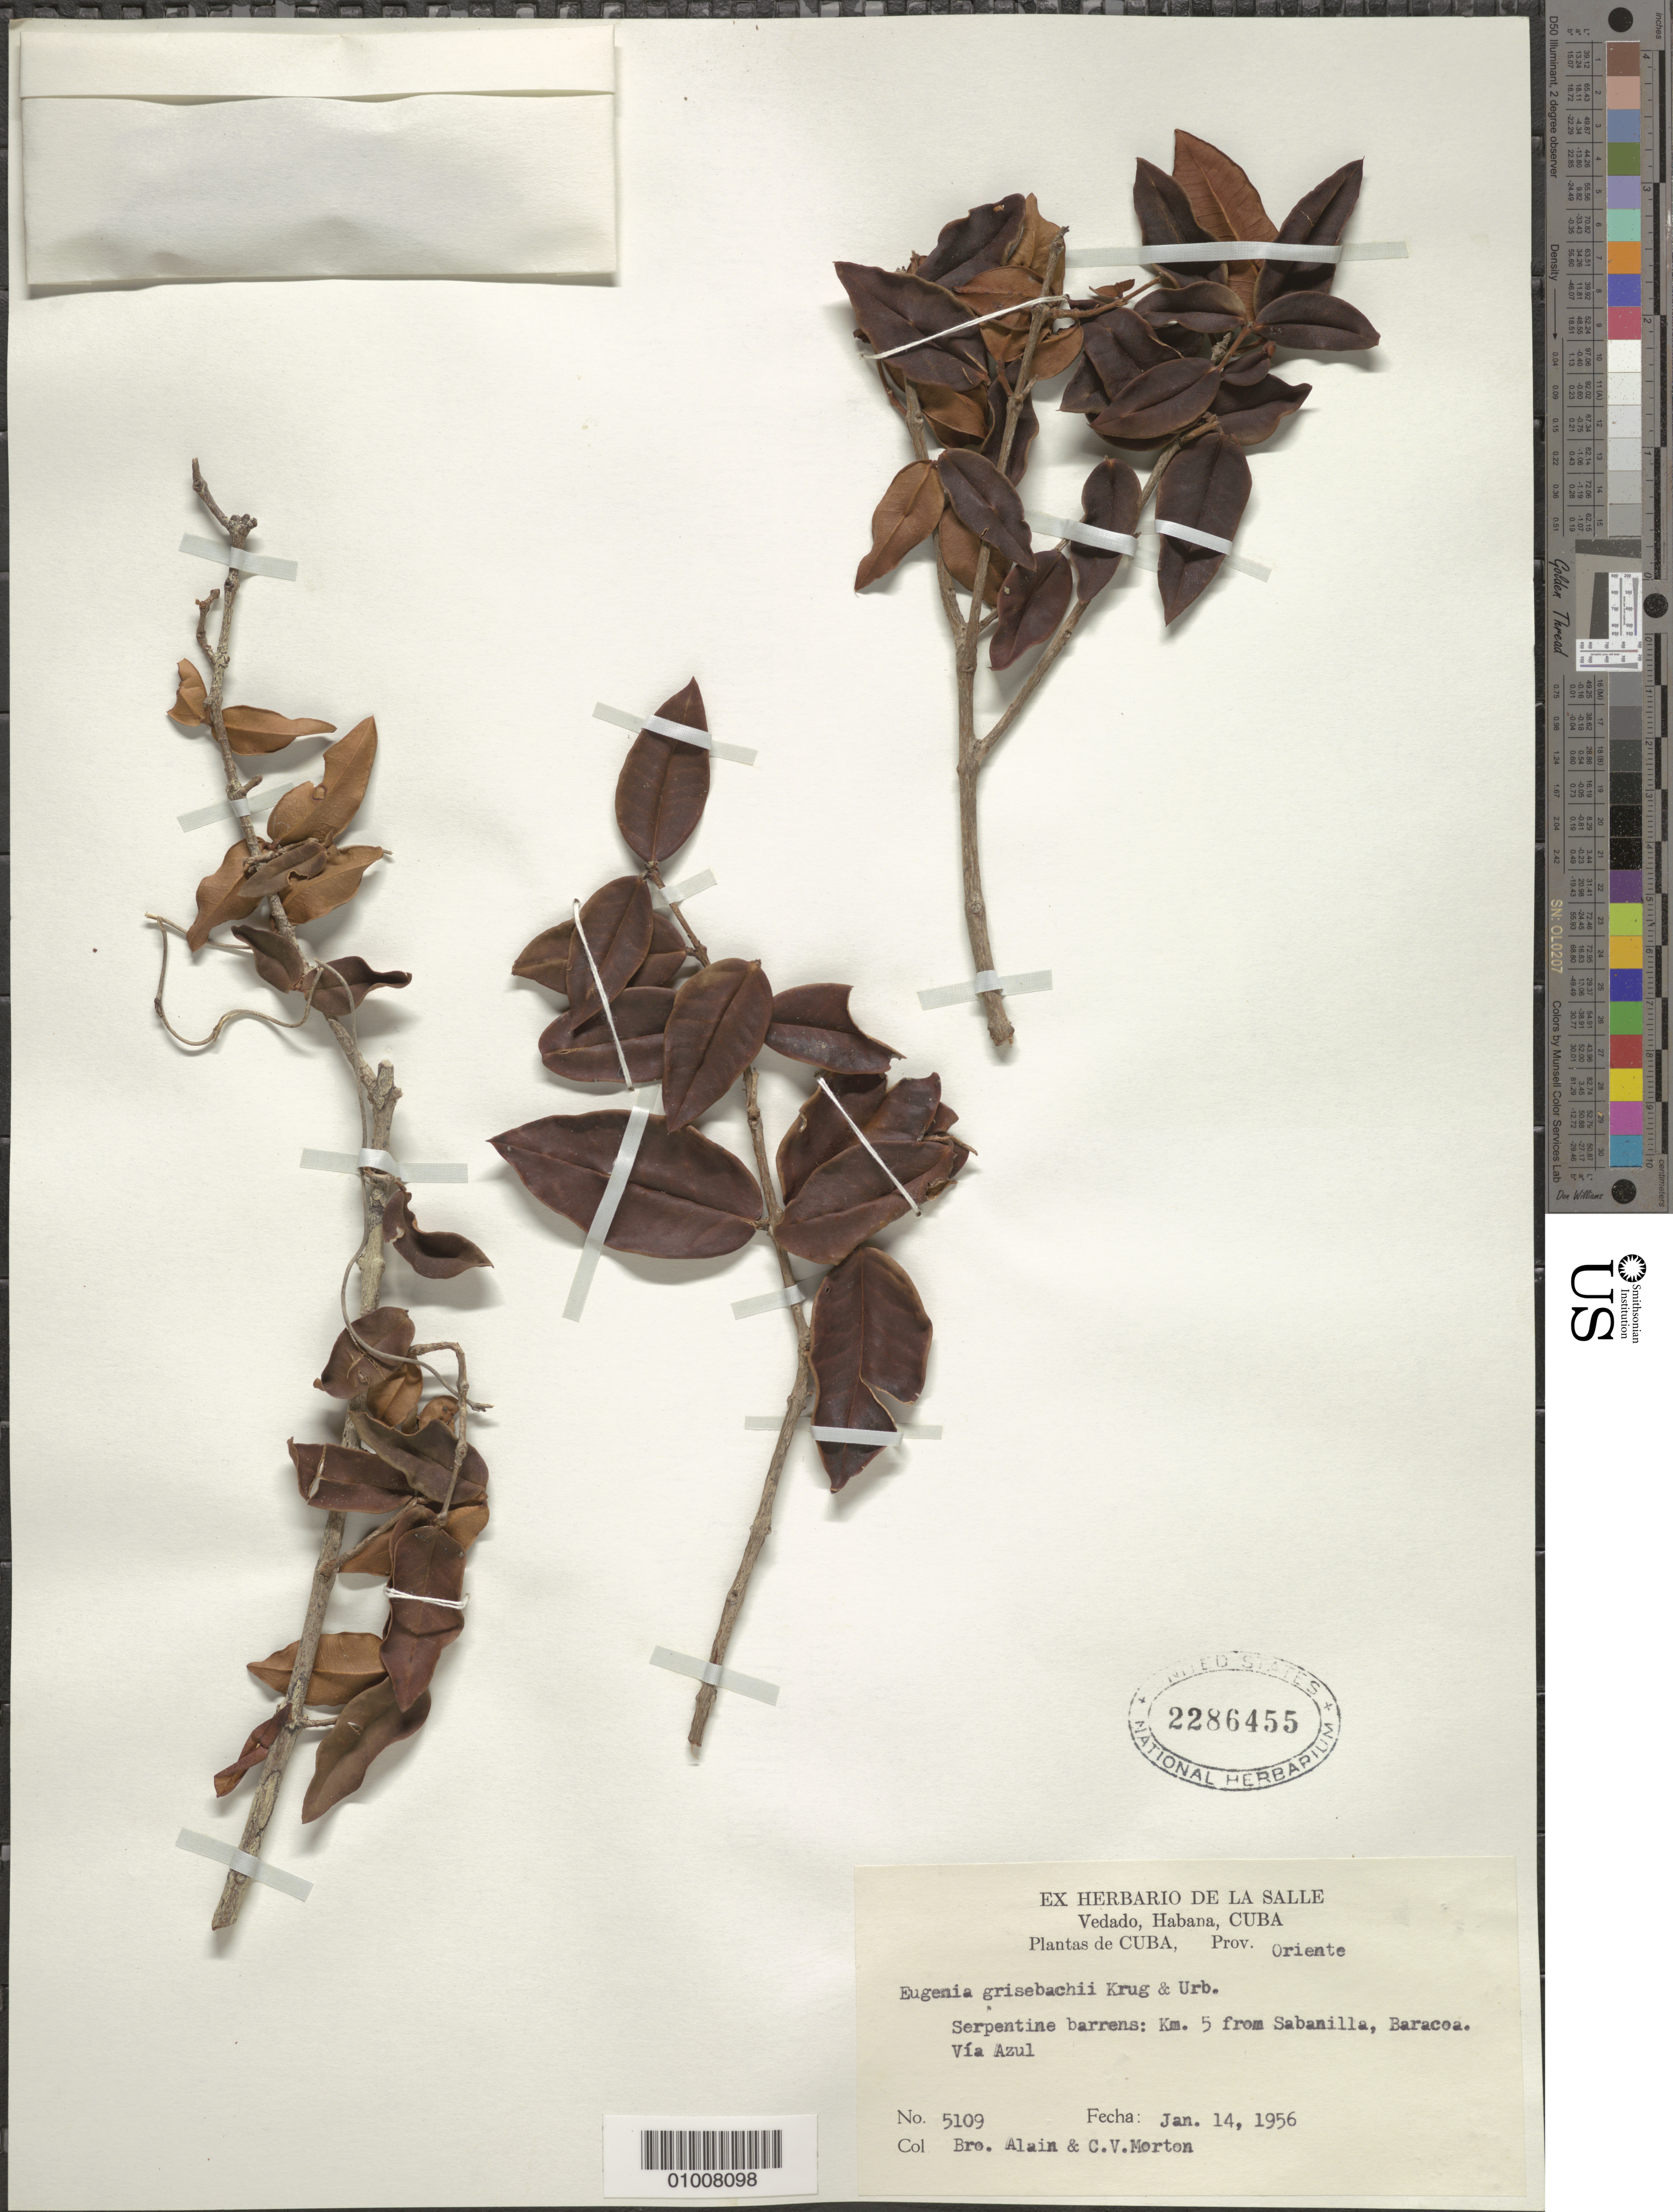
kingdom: Plantae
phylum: Tracheophyta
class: Magnoliopsida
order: Myrtales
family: Myrtaceae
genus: Eugenia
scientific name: Eugenia grisebachii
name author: Krug & Urb.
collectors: A. H. Liogier & C. V. Morton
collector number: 5109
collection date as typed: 14 Jan 1956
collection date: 1956-01-14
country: Cuba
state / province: Guantanamo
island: Cuba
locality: Km 5 from Sabanilla, Baracoa Vía Azul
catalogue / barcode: US 2286455